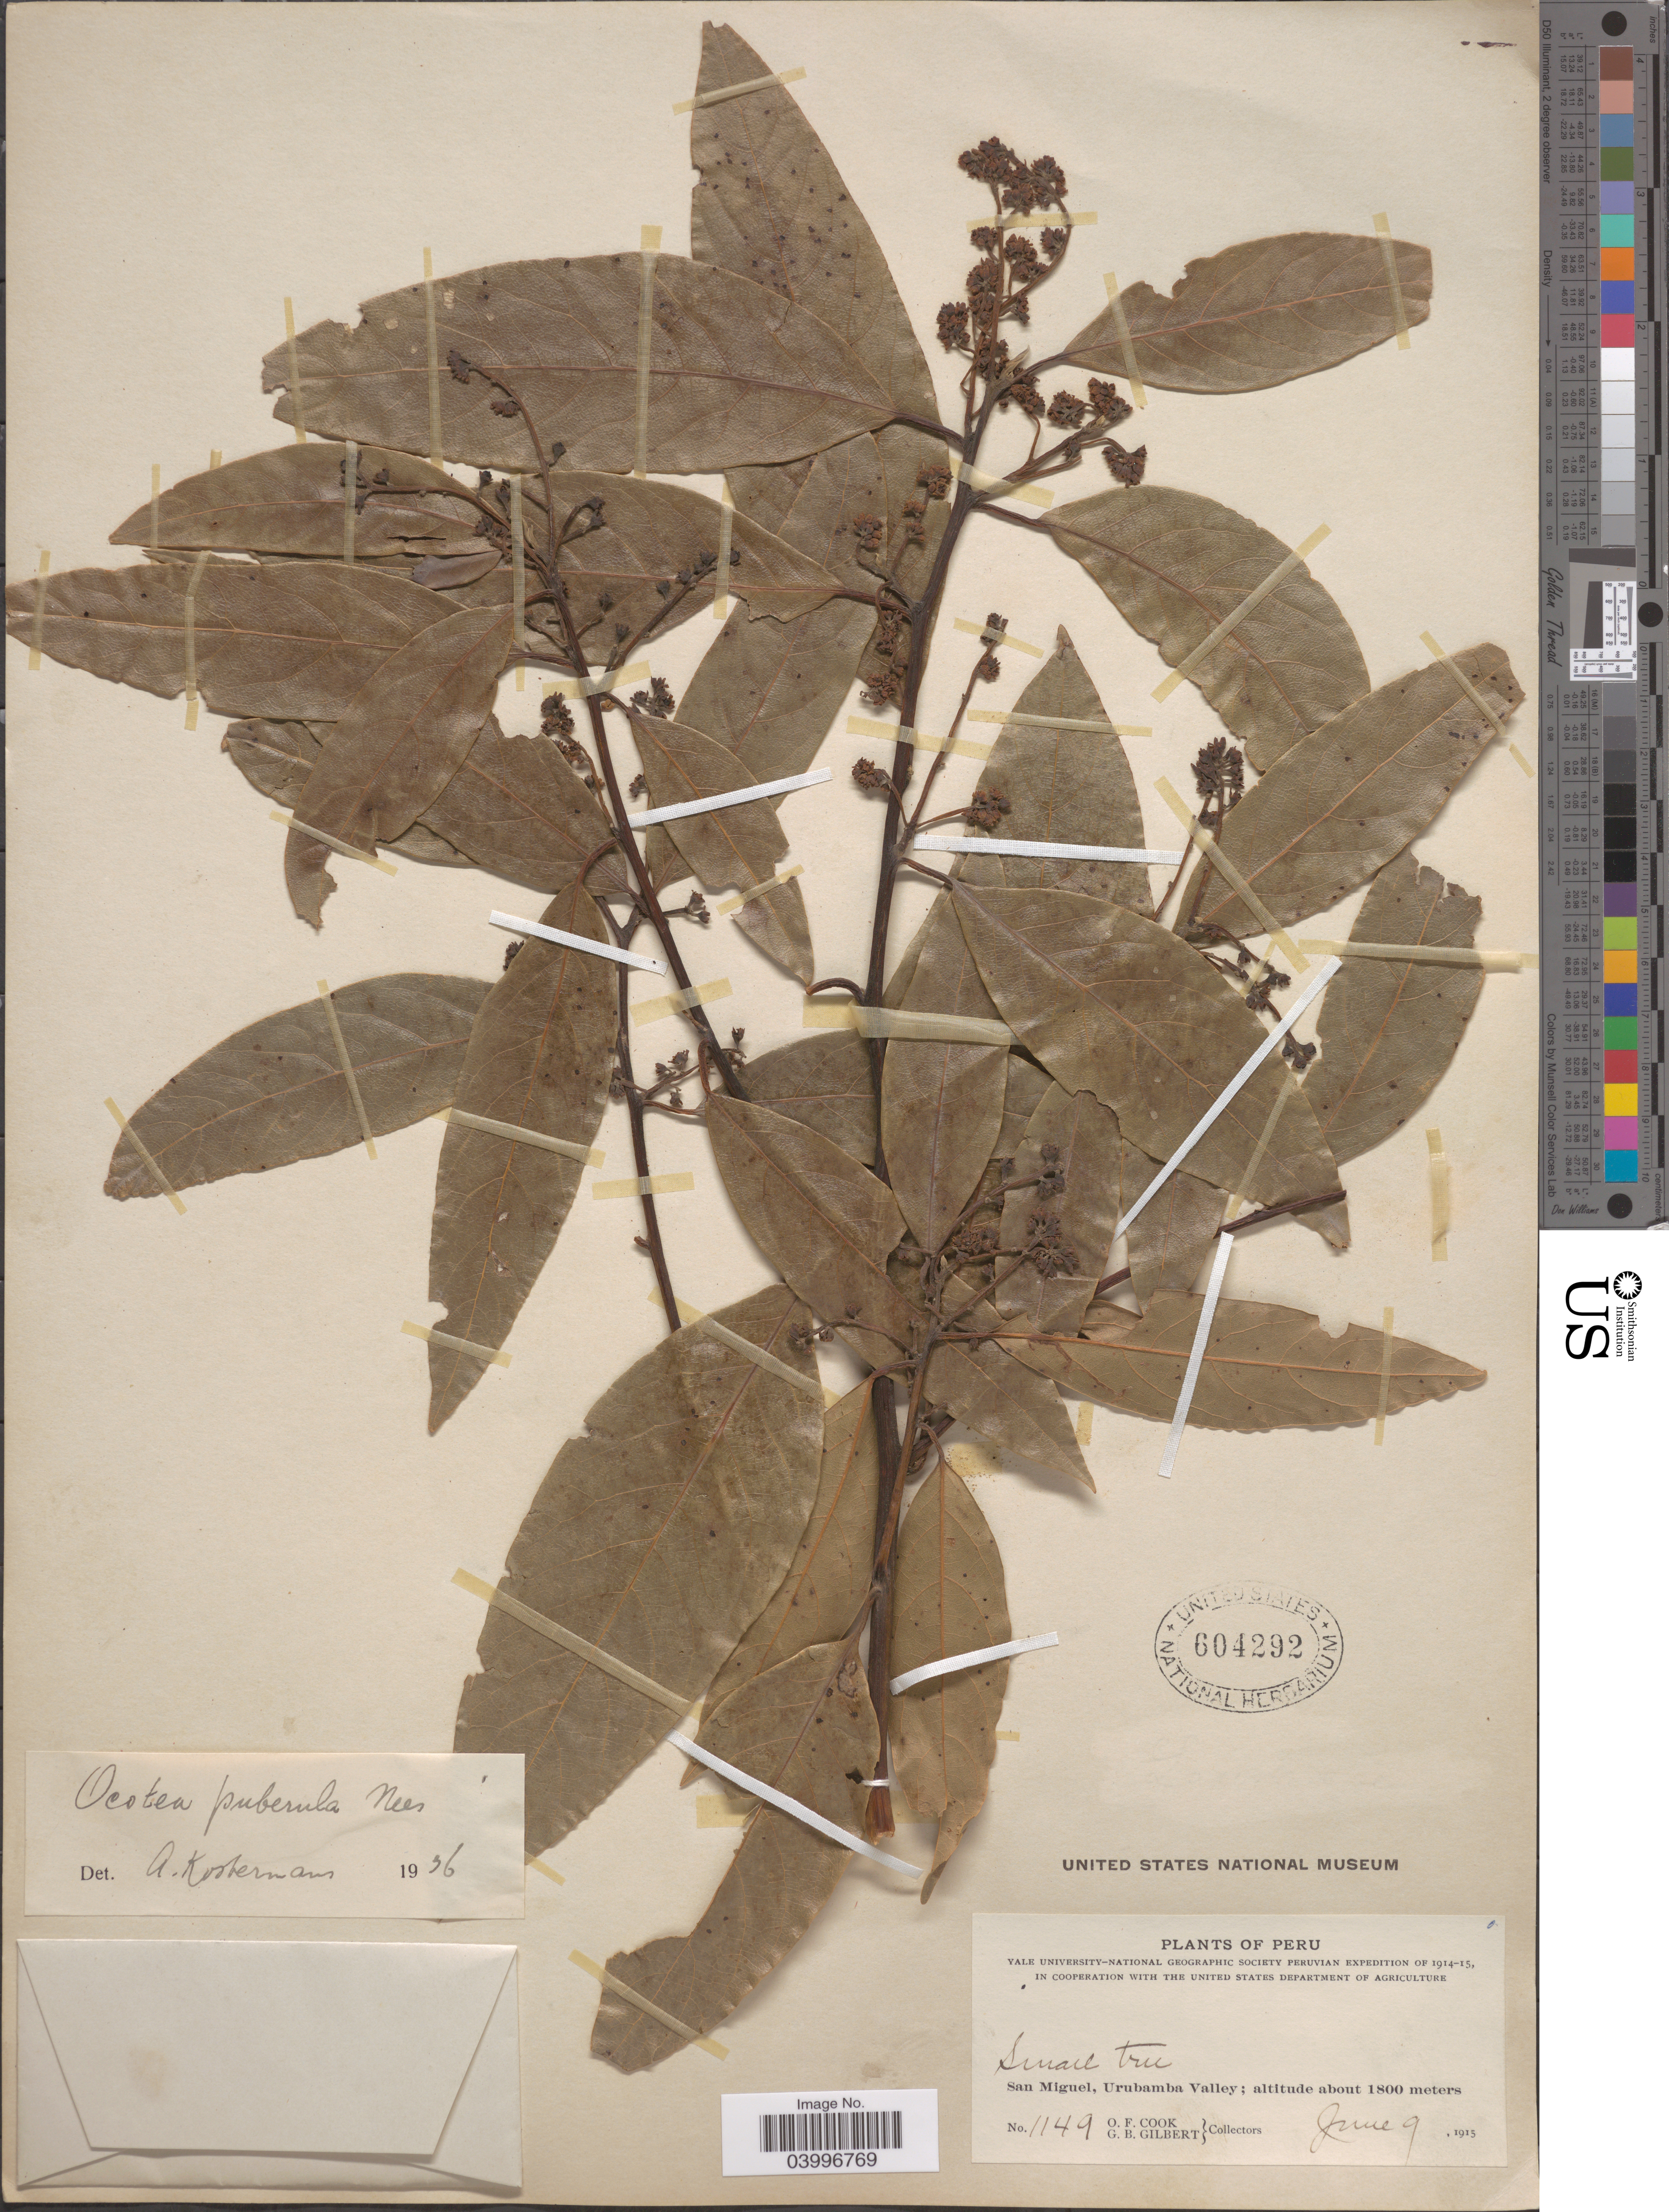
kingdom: Plantae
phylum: Tracheophyta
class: Magnoliopsida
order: Laurales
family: Lauraceae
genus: Ocotea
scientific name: Ocotea puberula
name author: (Rich.) Nees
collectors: O. F. Cook & G. B. Gilbert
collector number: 1149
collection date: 1915-06-09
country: Peru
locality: San Miguel, Urubamba Valley.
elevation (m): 1800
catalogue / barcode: US 604292